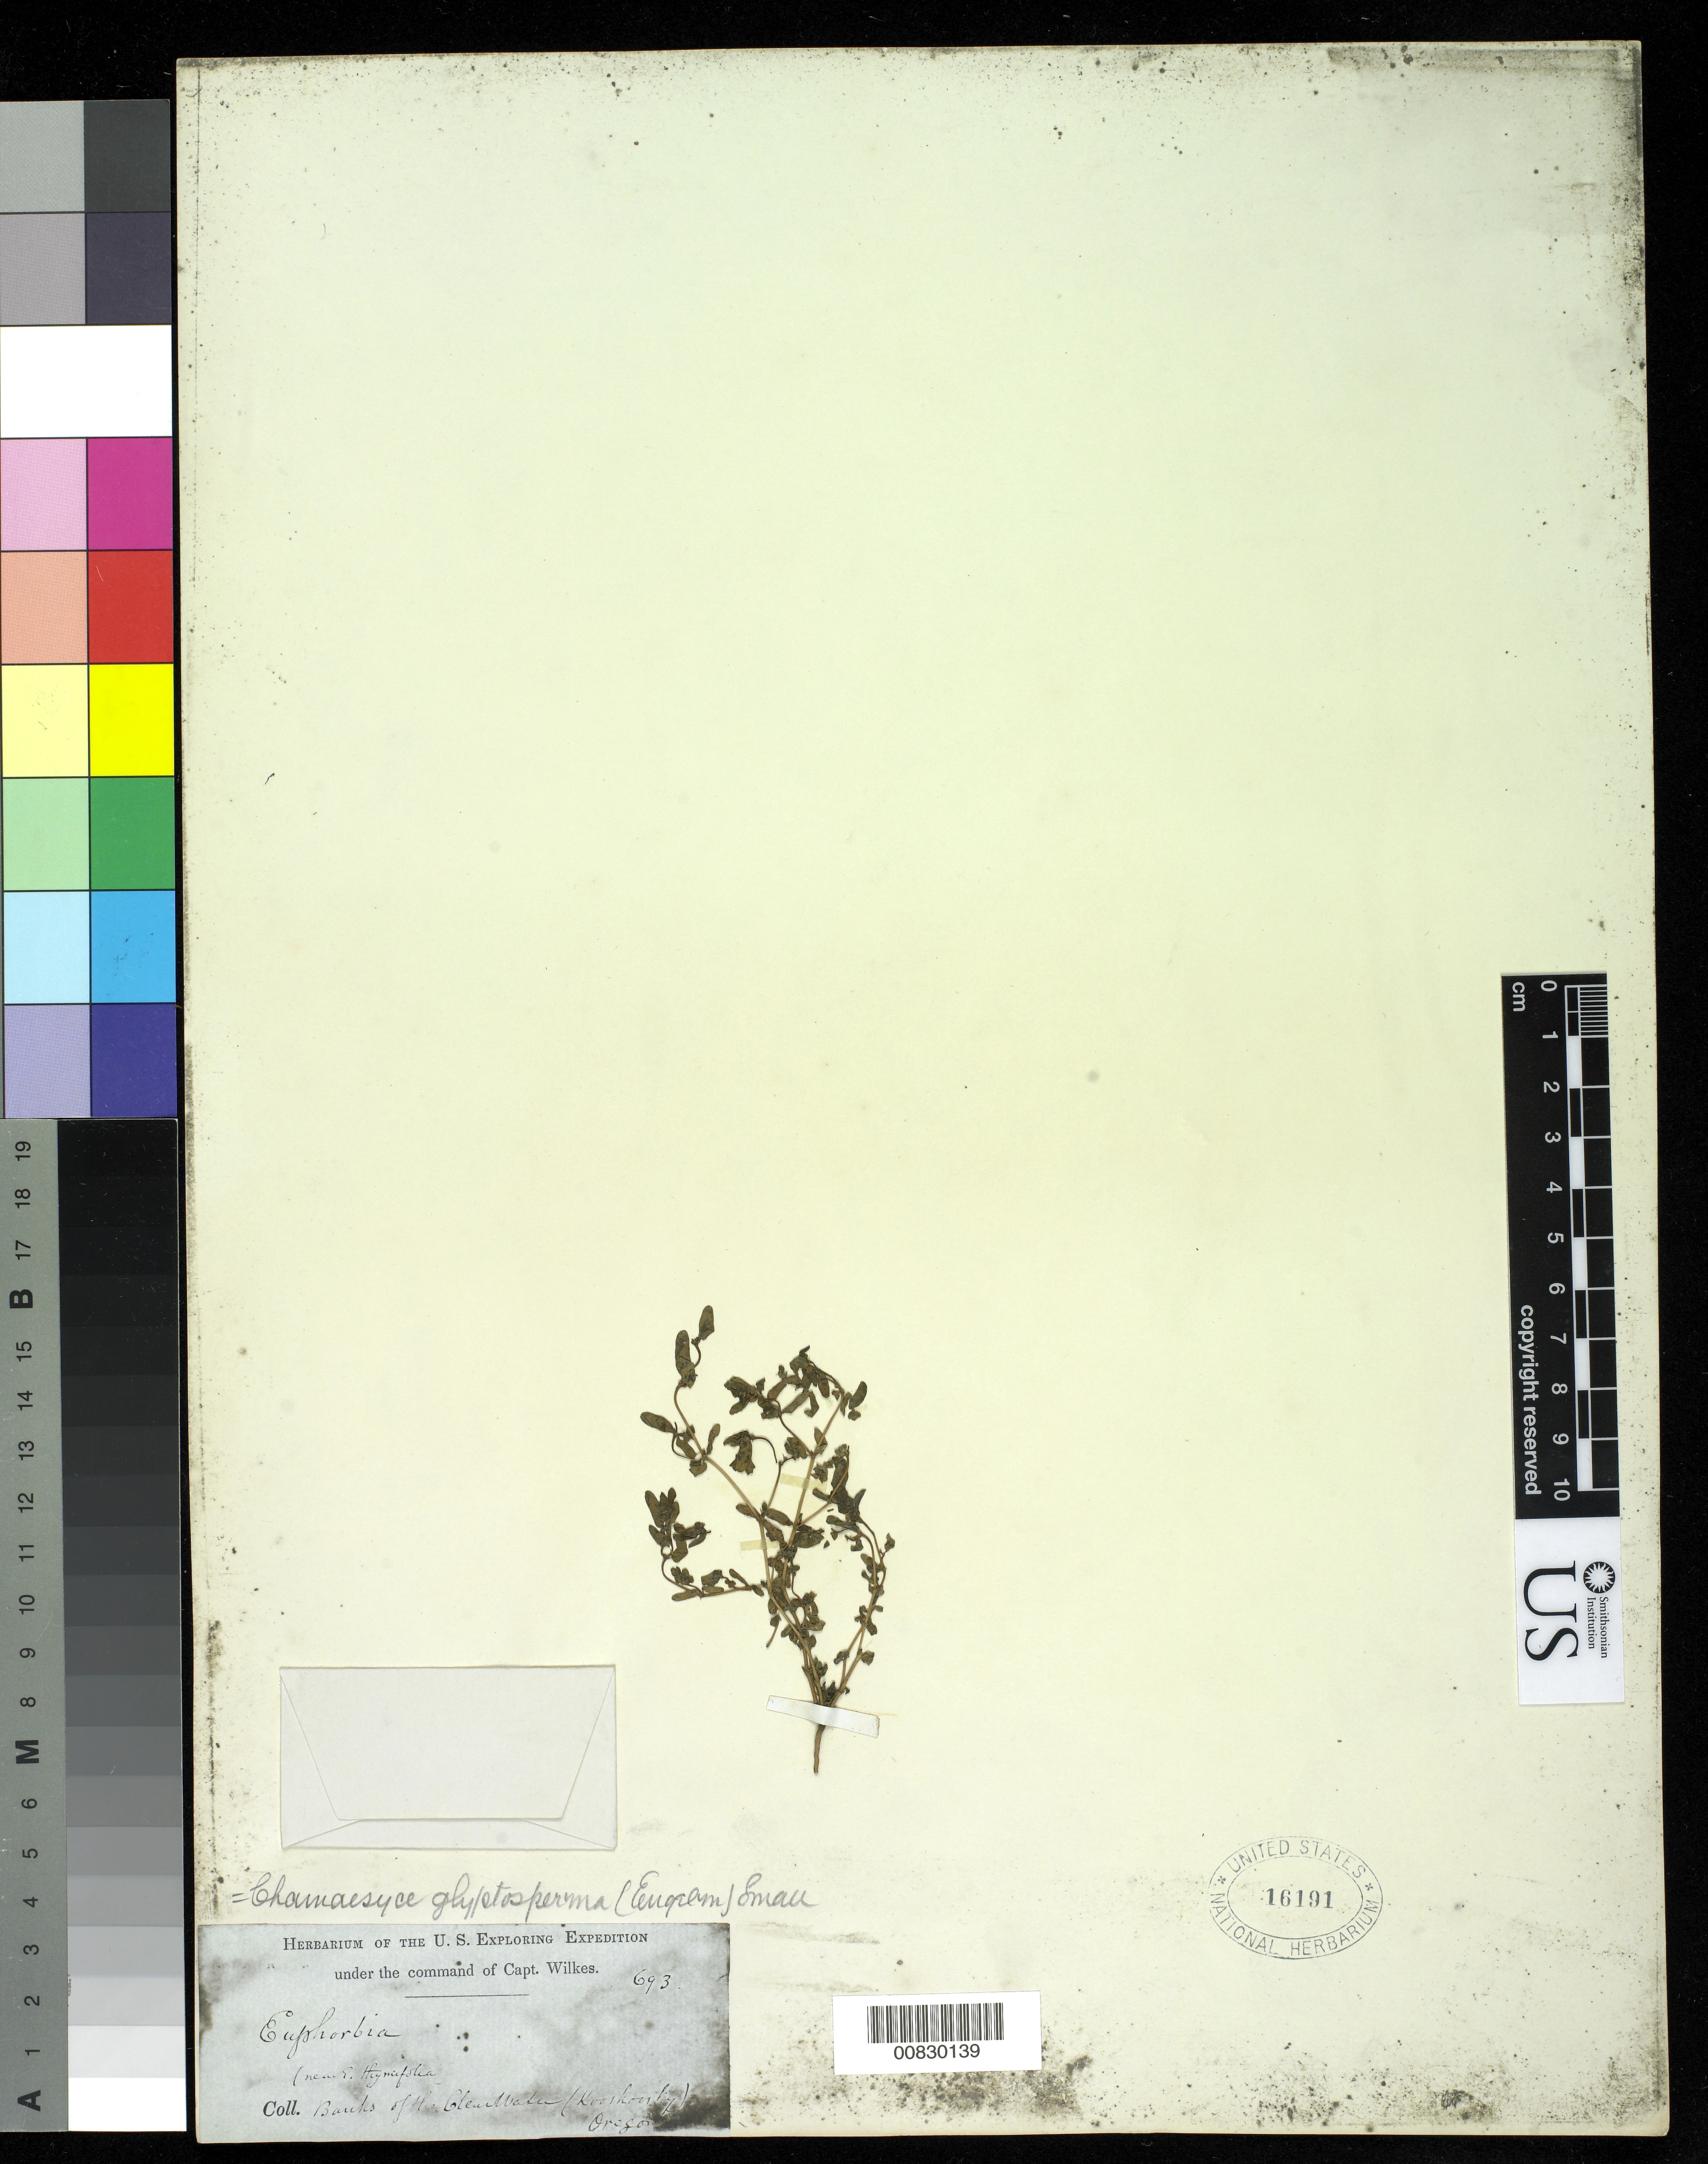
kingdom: Plantae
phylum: Tracheophyta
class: Magnoliopsida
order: Malpighiales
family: Euphorbiaceae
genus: Chamaesyce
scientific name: Chamaesyce glyptosperma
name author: (Engelm.) Small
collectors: Wilkes Explor. Exped.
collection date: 1838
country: United States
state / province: Oregon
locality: Banks of the Clearwater (Kooskoosky, Oregon)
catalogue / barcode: US 16191